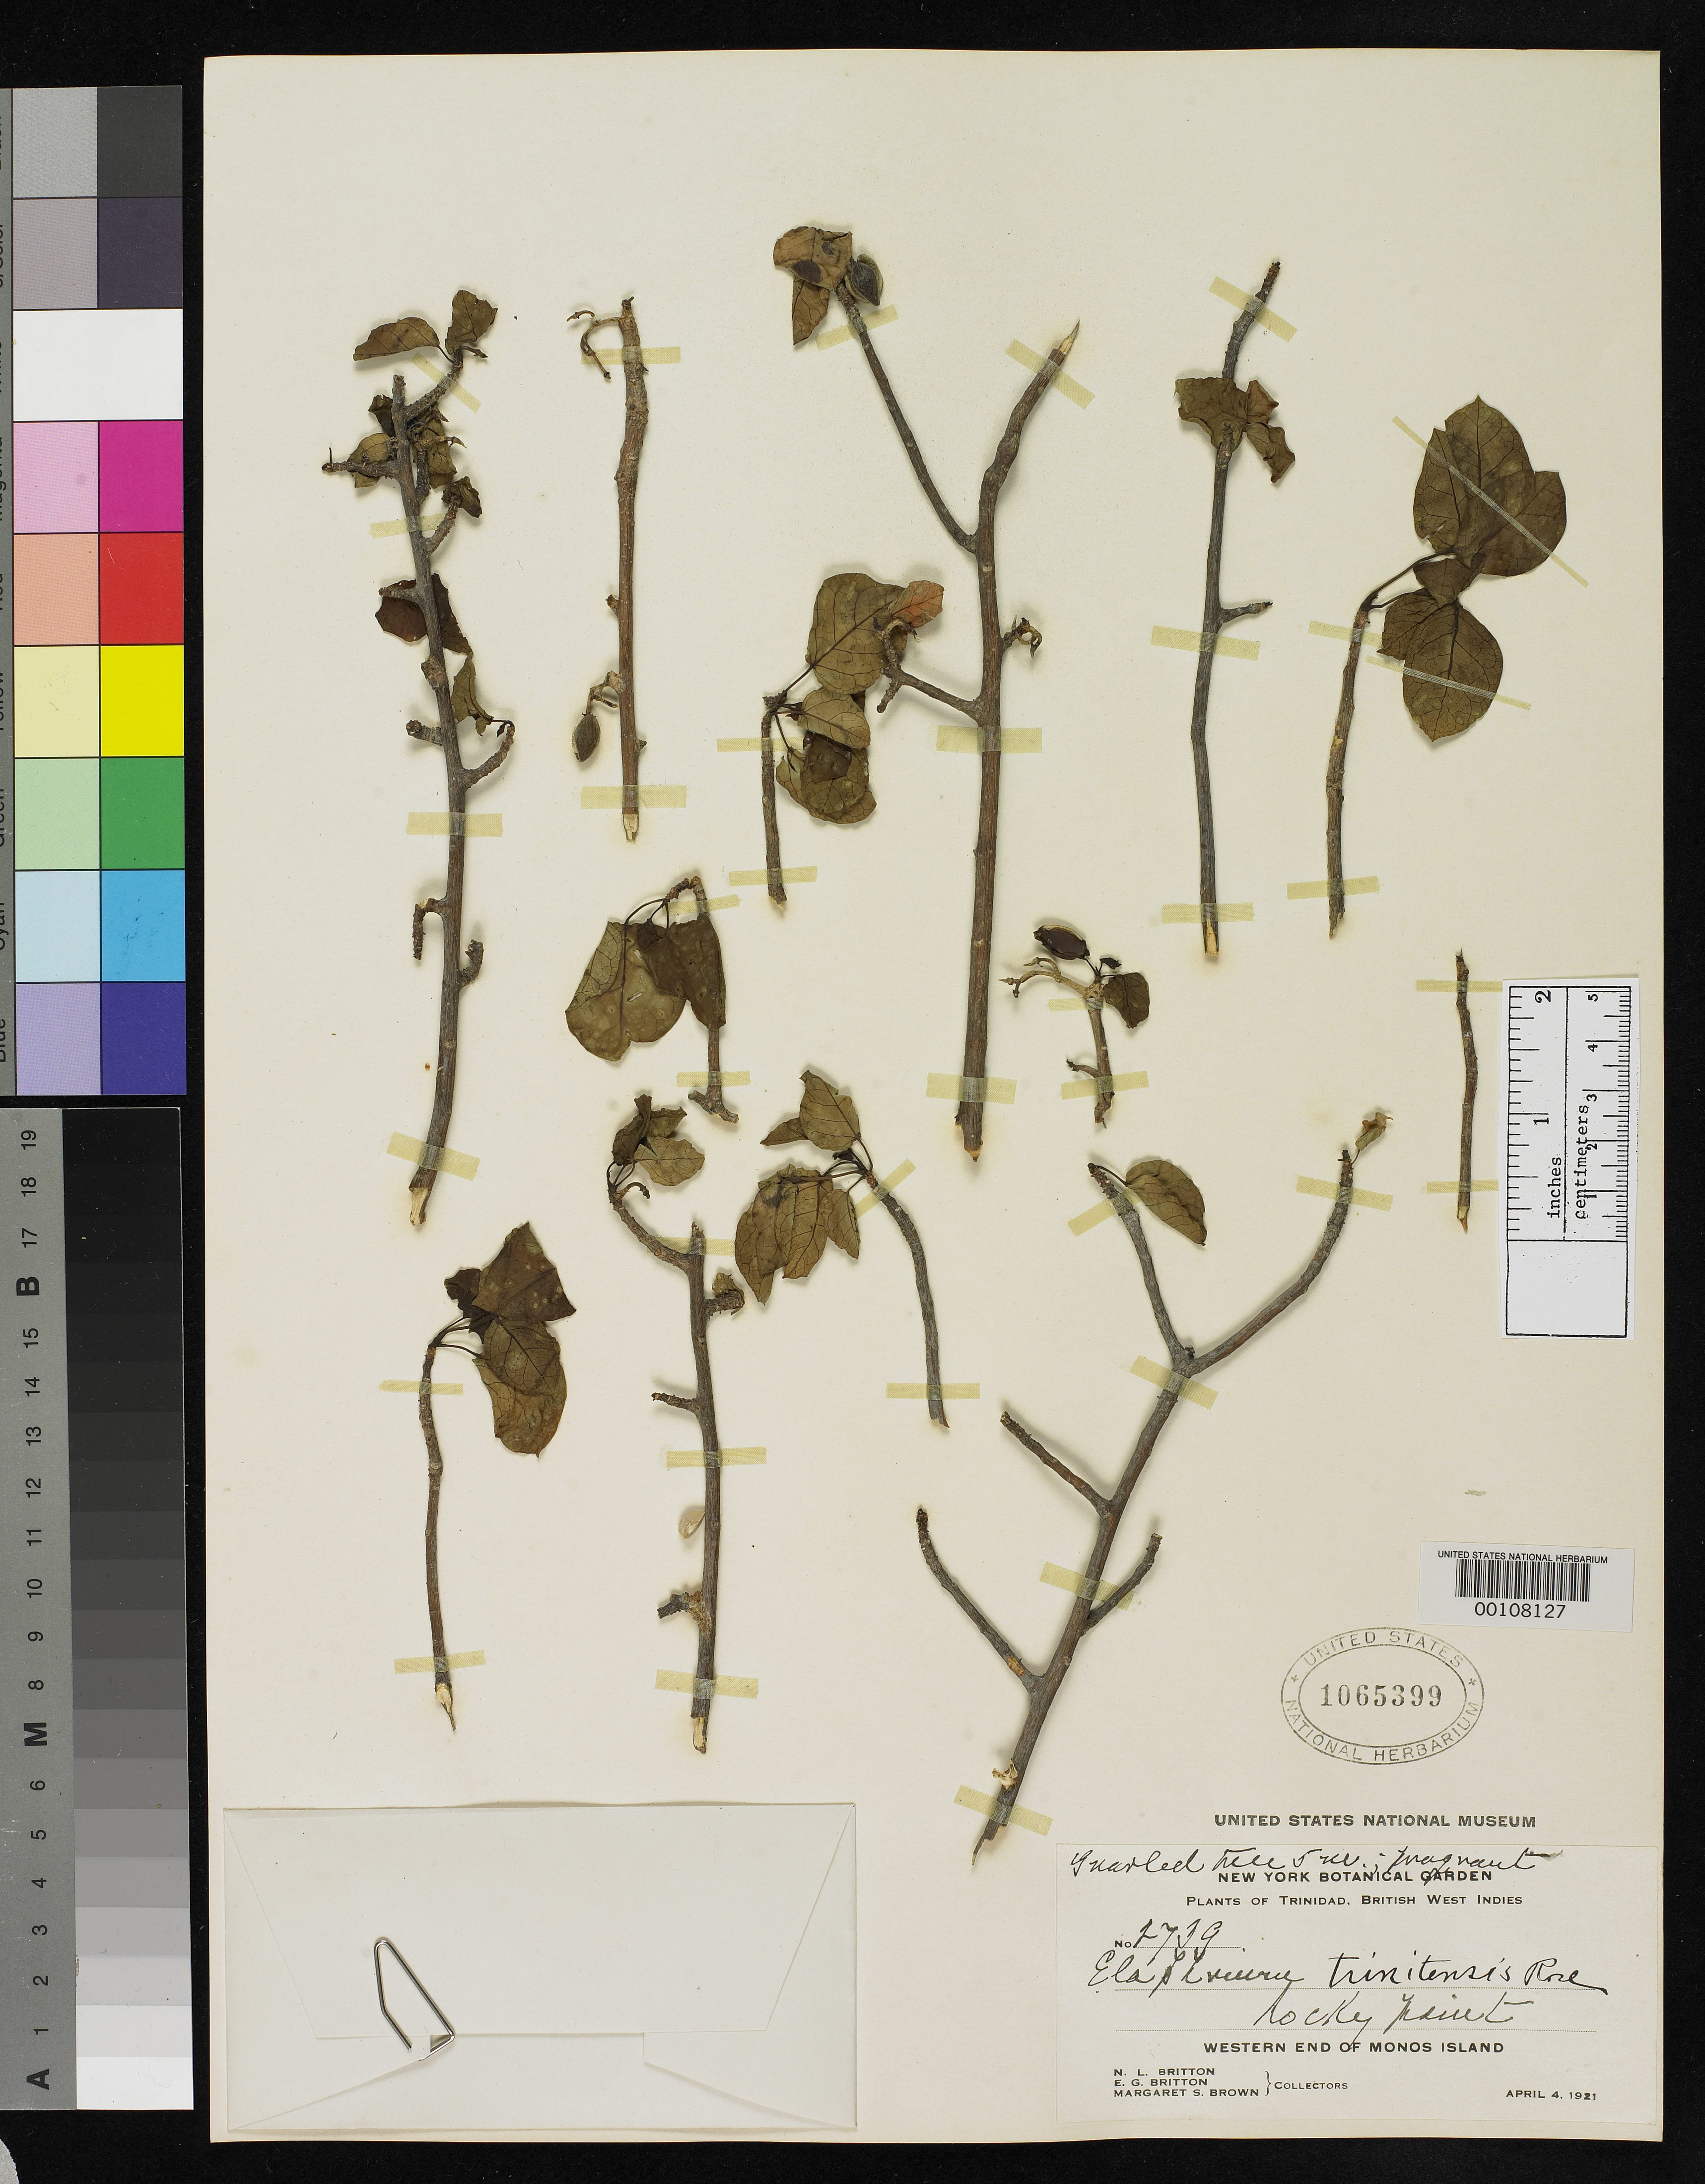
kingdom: Plantae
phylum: Tracheophyta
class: Magnoliopsida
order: Sapindales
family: Burseraceae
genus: Elaphrium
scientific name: Elaphrium trinitensis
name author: Rose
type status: Isotype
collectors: N. Britton, E. G. Britton & M. S. Brown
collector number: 2739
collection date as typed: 04 Apr 1921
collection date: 1921-04-04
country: Trinidad and Tobago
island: Monos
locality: Western end of island.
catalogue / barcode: US 1065399